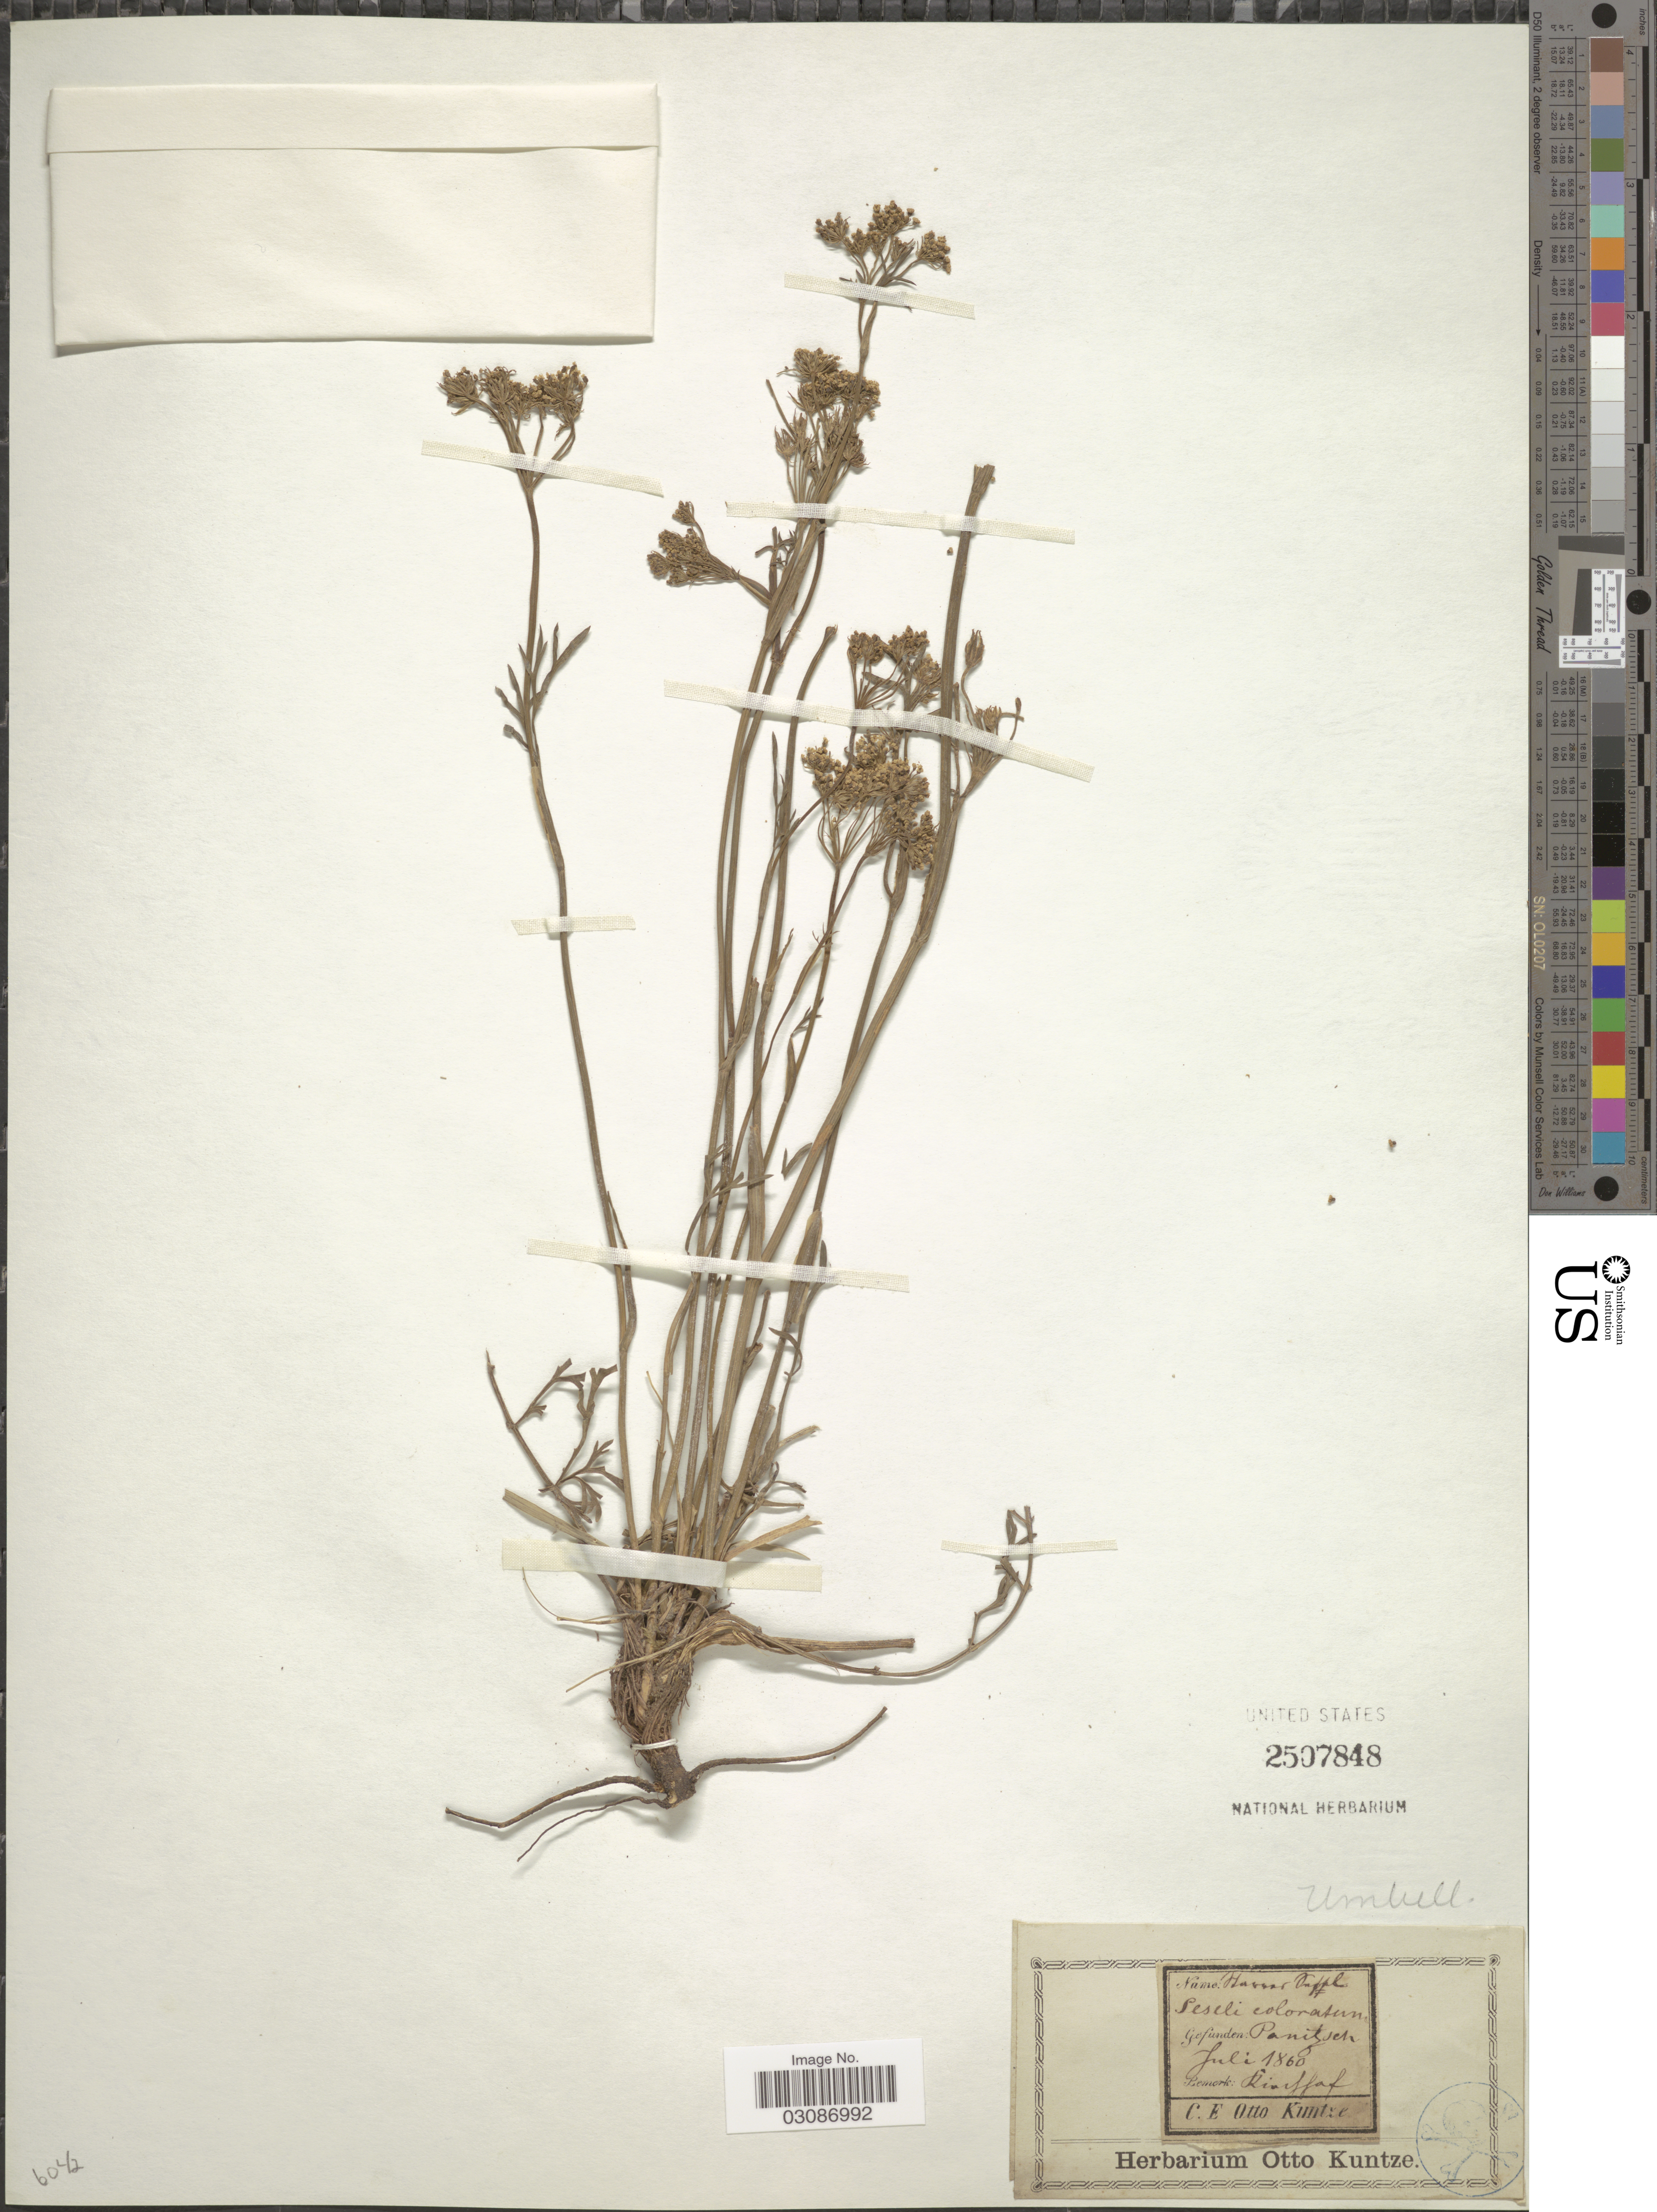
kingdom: Plantae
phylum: Tracheophyta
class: Magnoliopsida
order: Apiales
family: Apiaceae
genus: Seseli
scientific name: Seseli coloratum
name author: Ehrh.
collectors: C.E.O. Kuntze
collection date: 1860-07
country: Germany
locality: Panitzsch.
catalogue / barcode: US 2507848